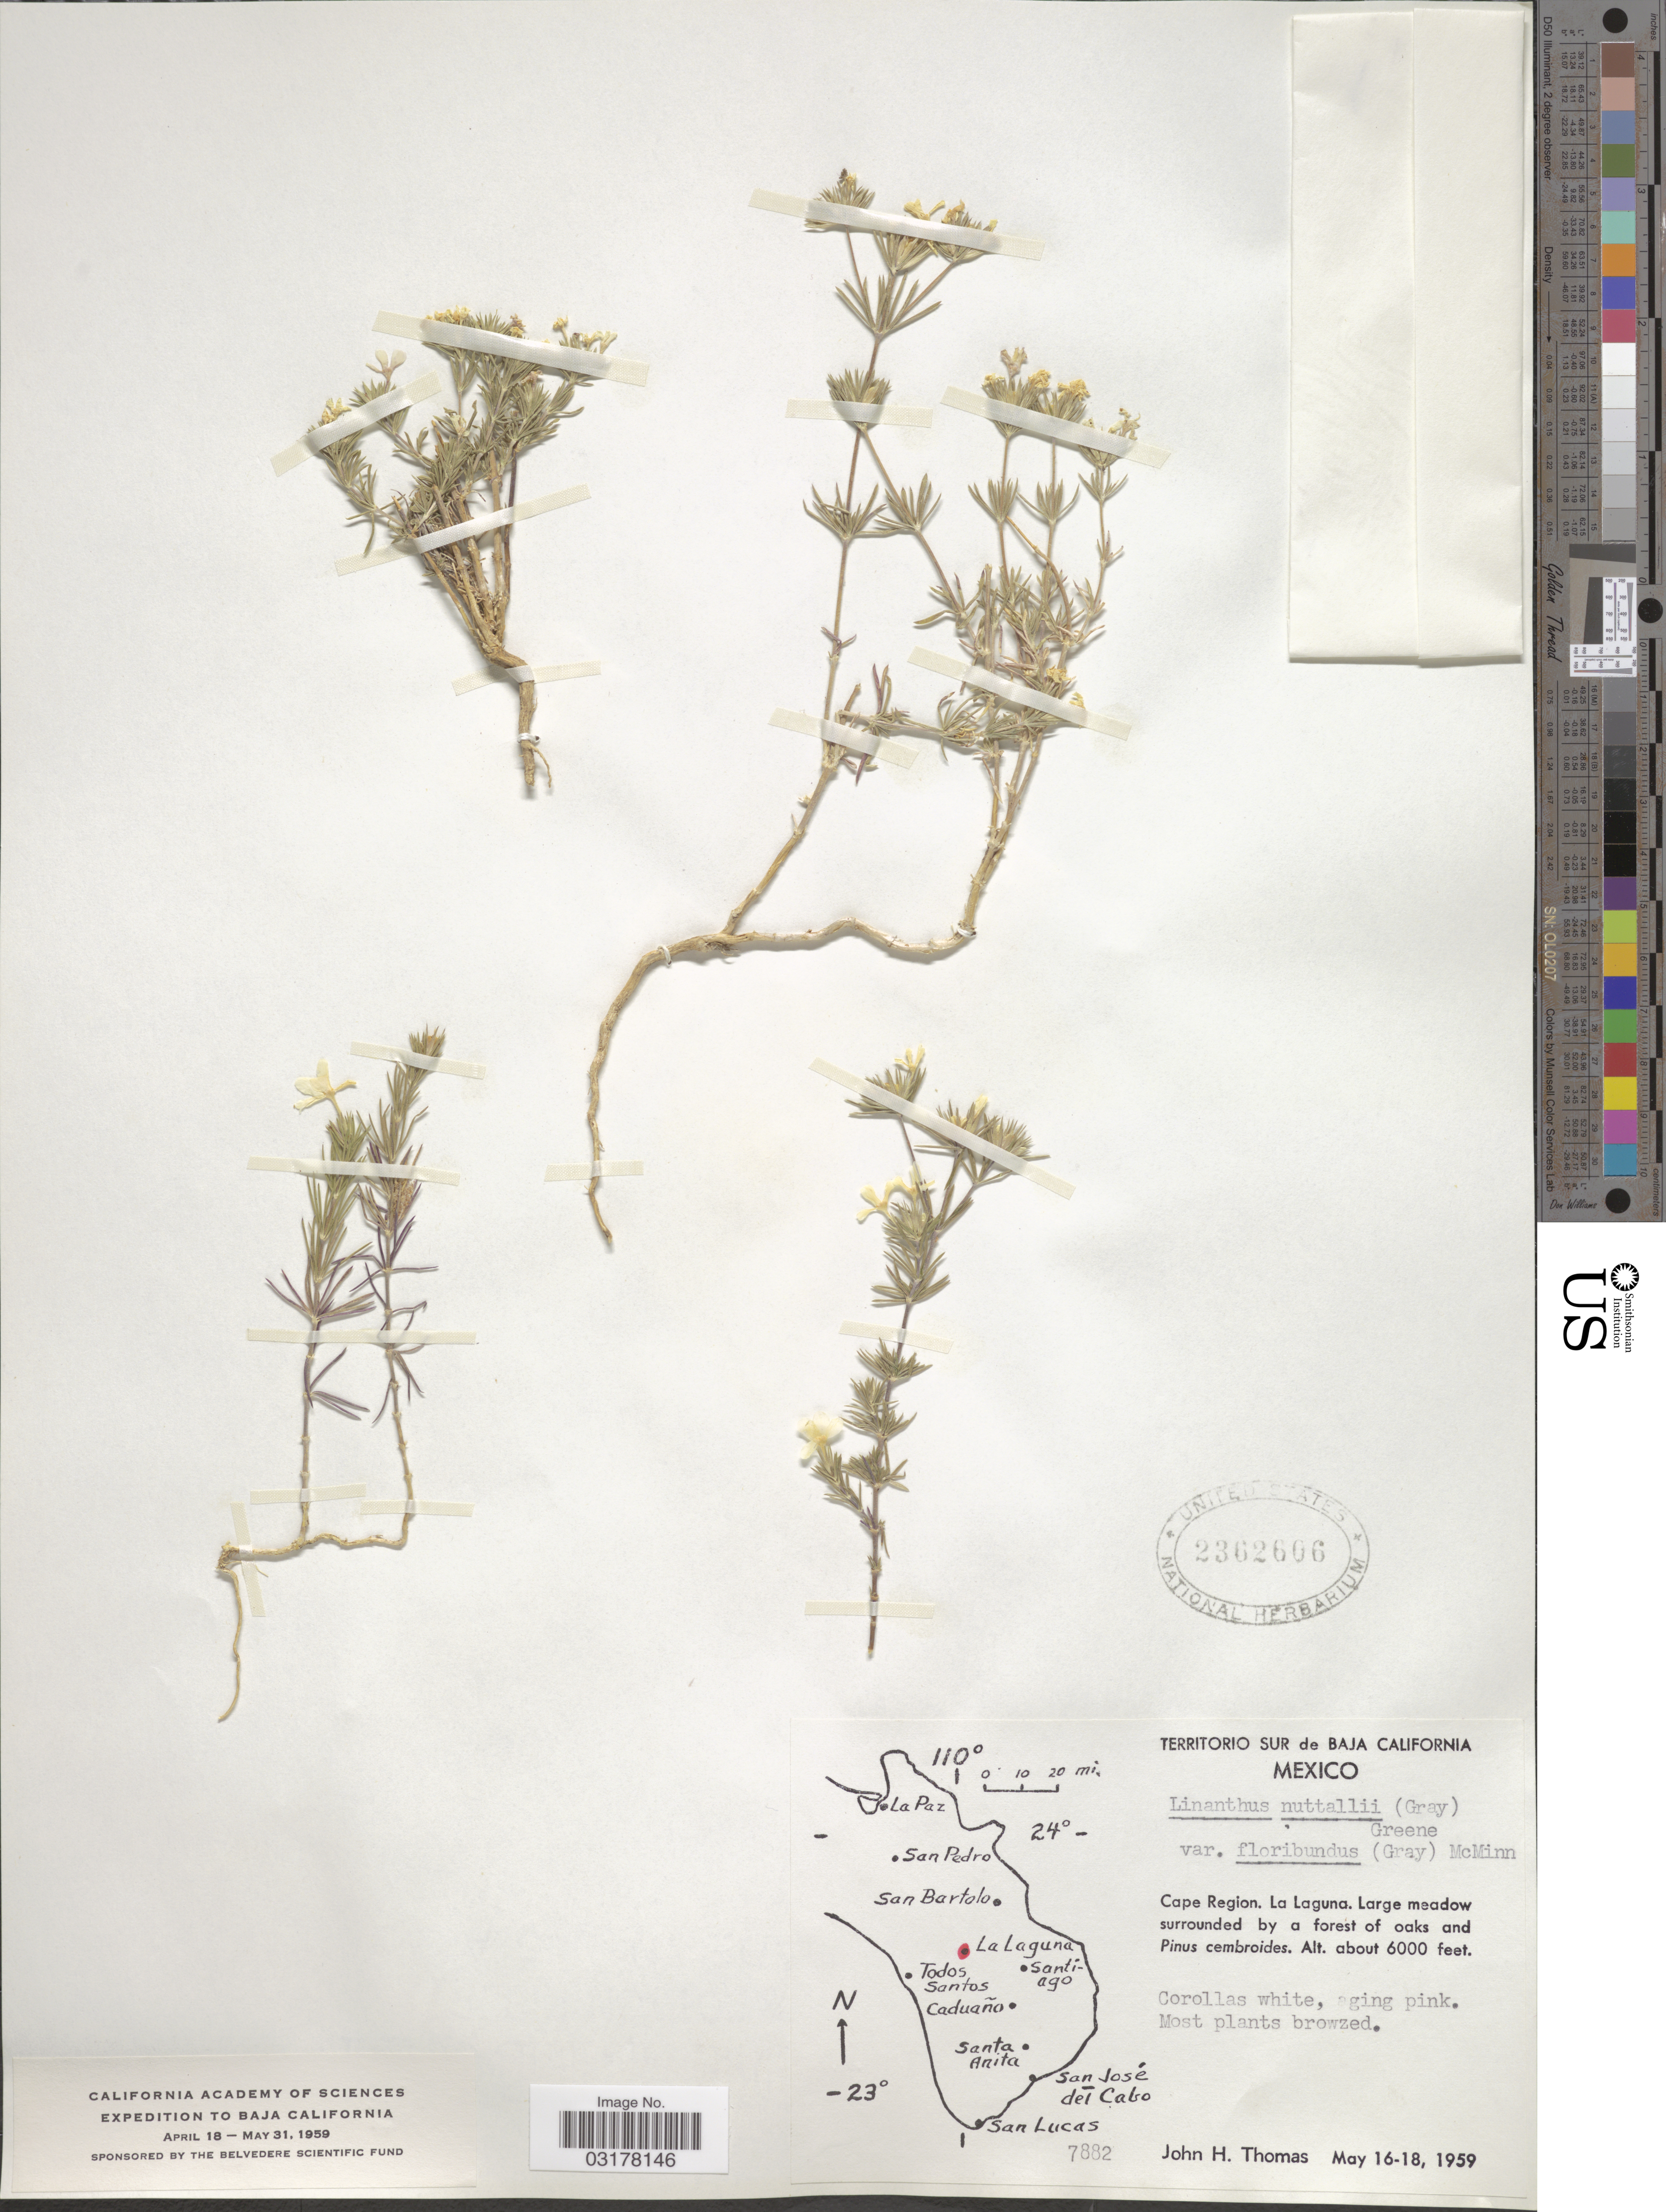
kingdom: Plantae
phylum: Tracheophyta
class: Magnoliopsida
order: Ericales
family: Polemoniaceae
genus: Leptosiphon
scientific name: Leptosiphon nuttallii subsp. nuttallii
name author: (A. Gray) J.M. Porter & L.A. Johnson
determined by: Patterson, R.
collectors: J. H. Thomas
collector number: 7882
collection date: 1959-05-16/1959-05-18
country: Mexico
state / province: Baja California Sur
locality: Territorio Sur de Baja California. Cape Region. La Laguna.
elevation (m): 1829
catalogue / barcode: US 2362606